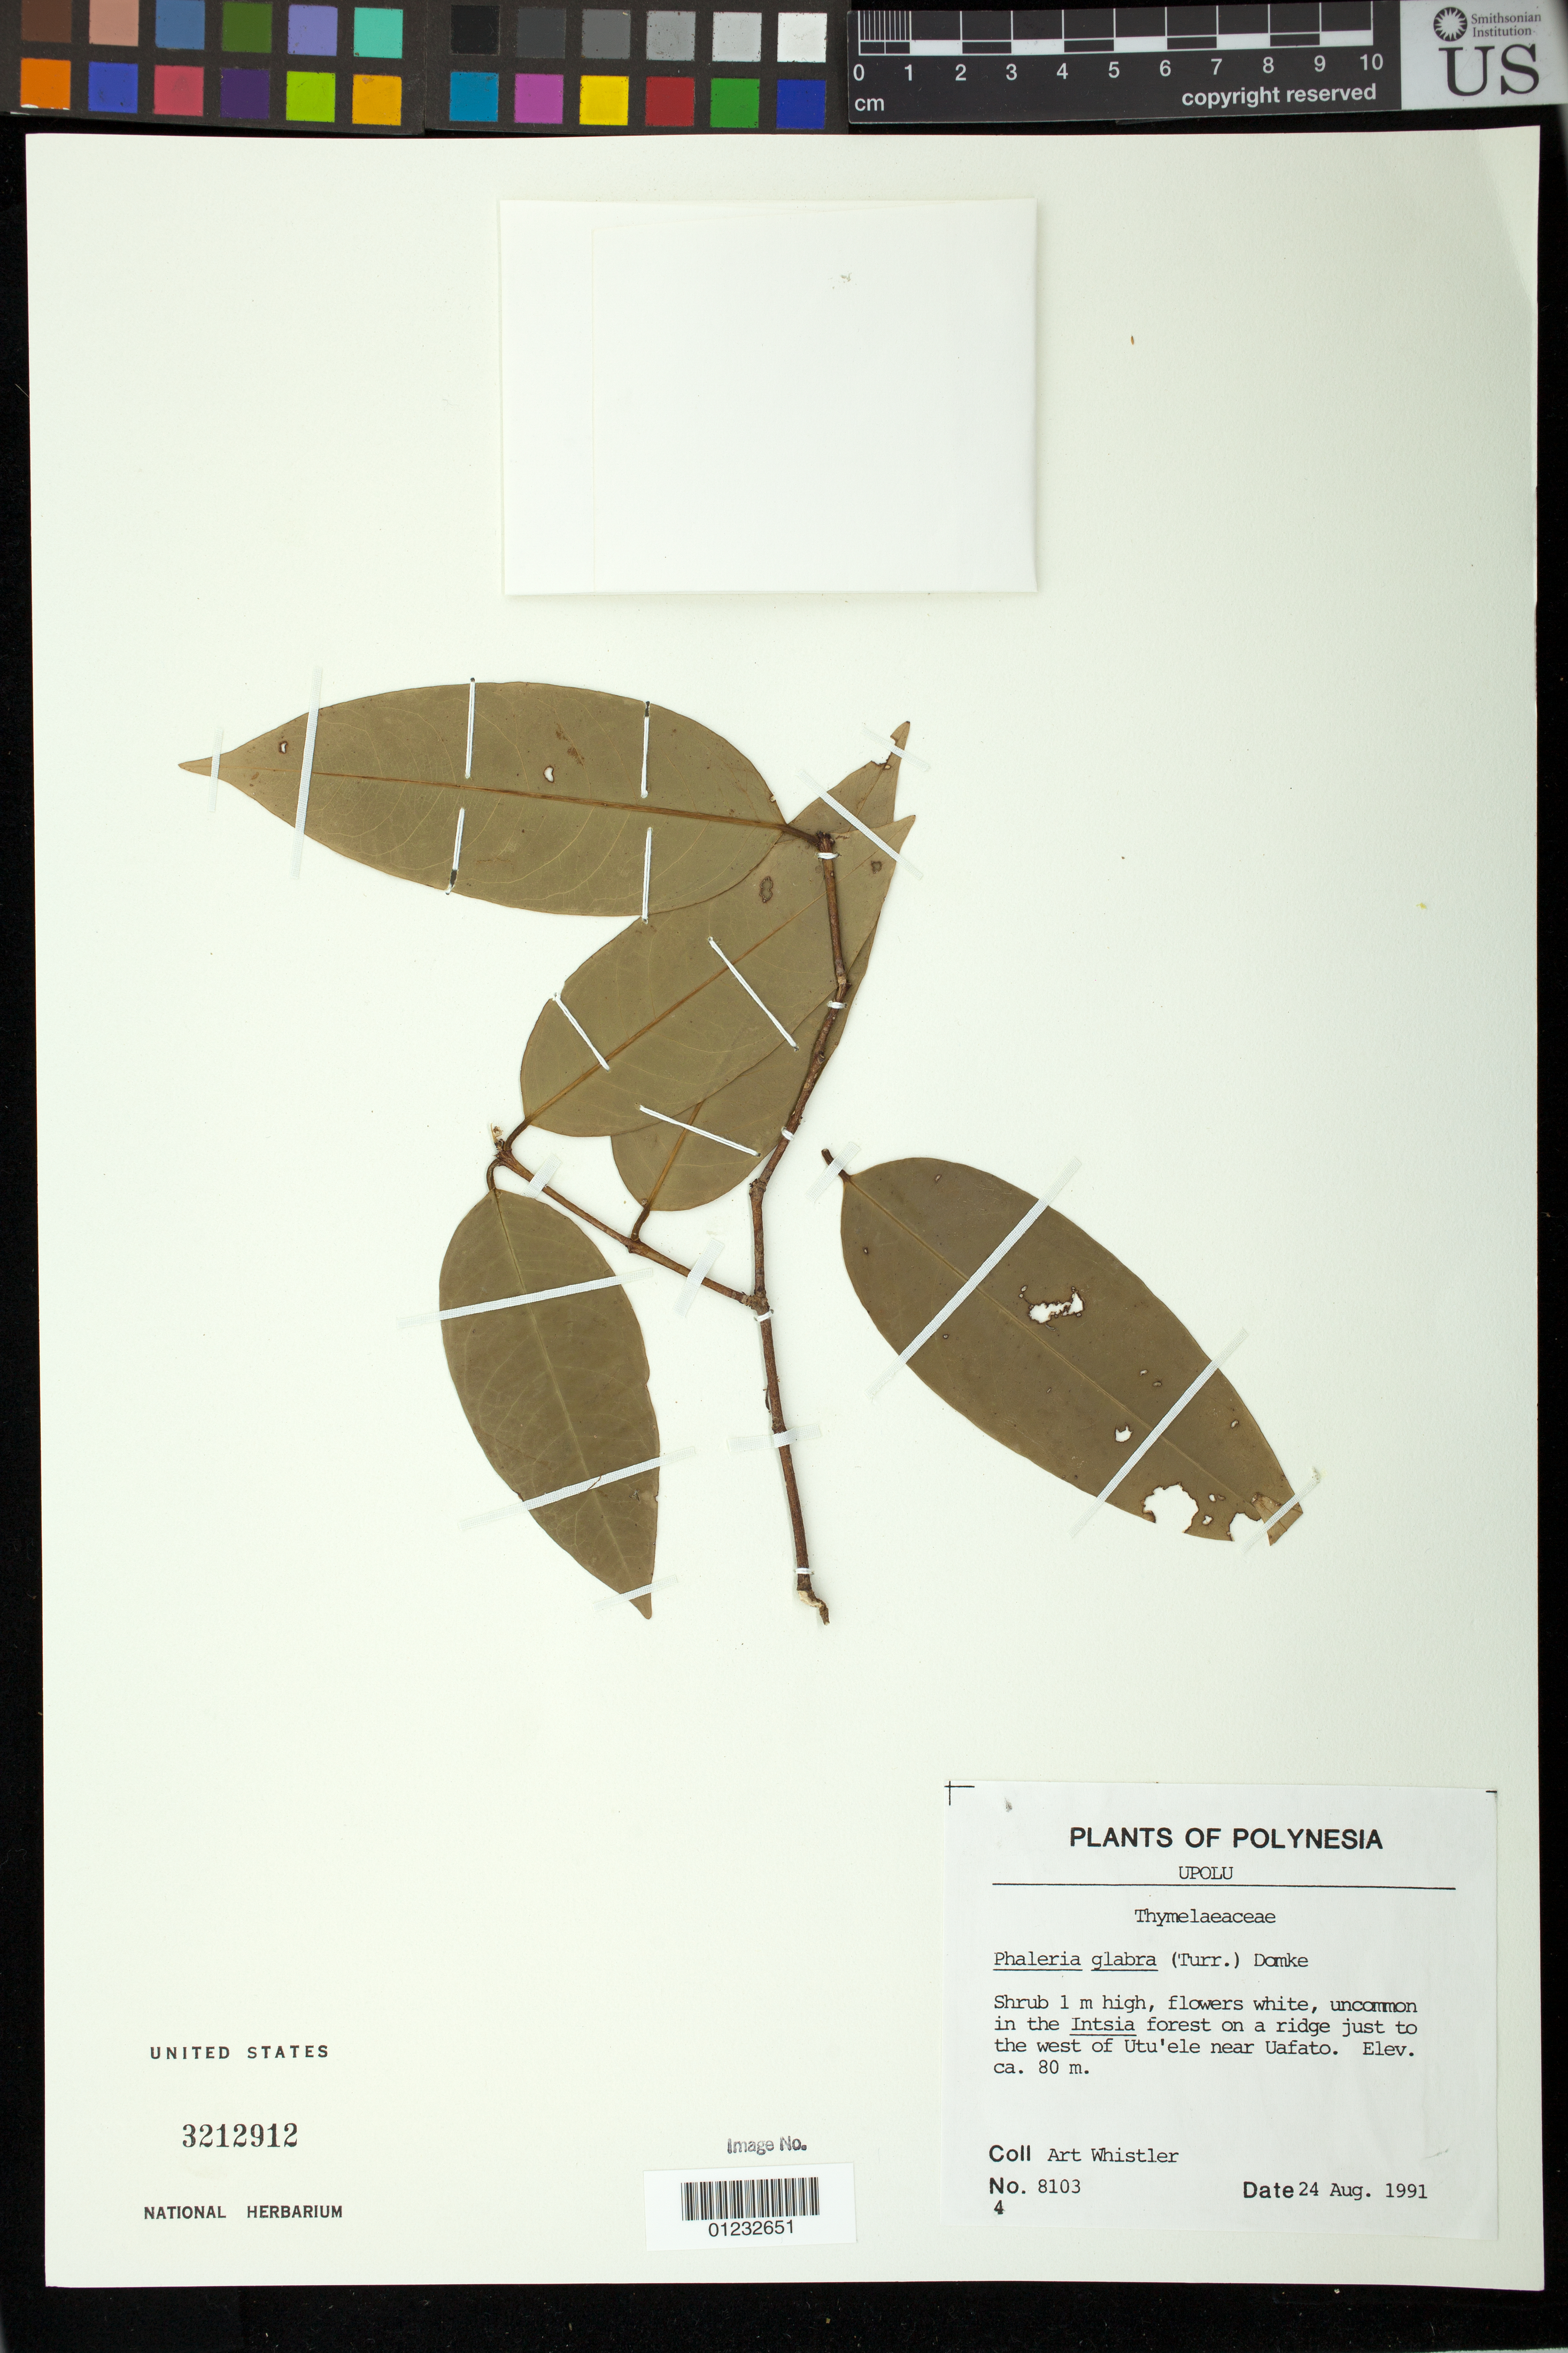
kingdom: Plantae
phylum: Tracheophyta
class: Magnoliopsida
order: Malvales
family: Thymelaeaceae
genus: Phaleria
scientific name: Phaleria glabra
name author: (Turrill) Domke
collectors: A. Whistler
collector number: W 8103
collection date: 1991-08-24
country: Samoa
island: Upolu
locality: On a ridge just to the west of Utu'ele near Uafato.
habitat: Intsia forest.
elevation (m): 80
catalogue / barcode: US 3212912